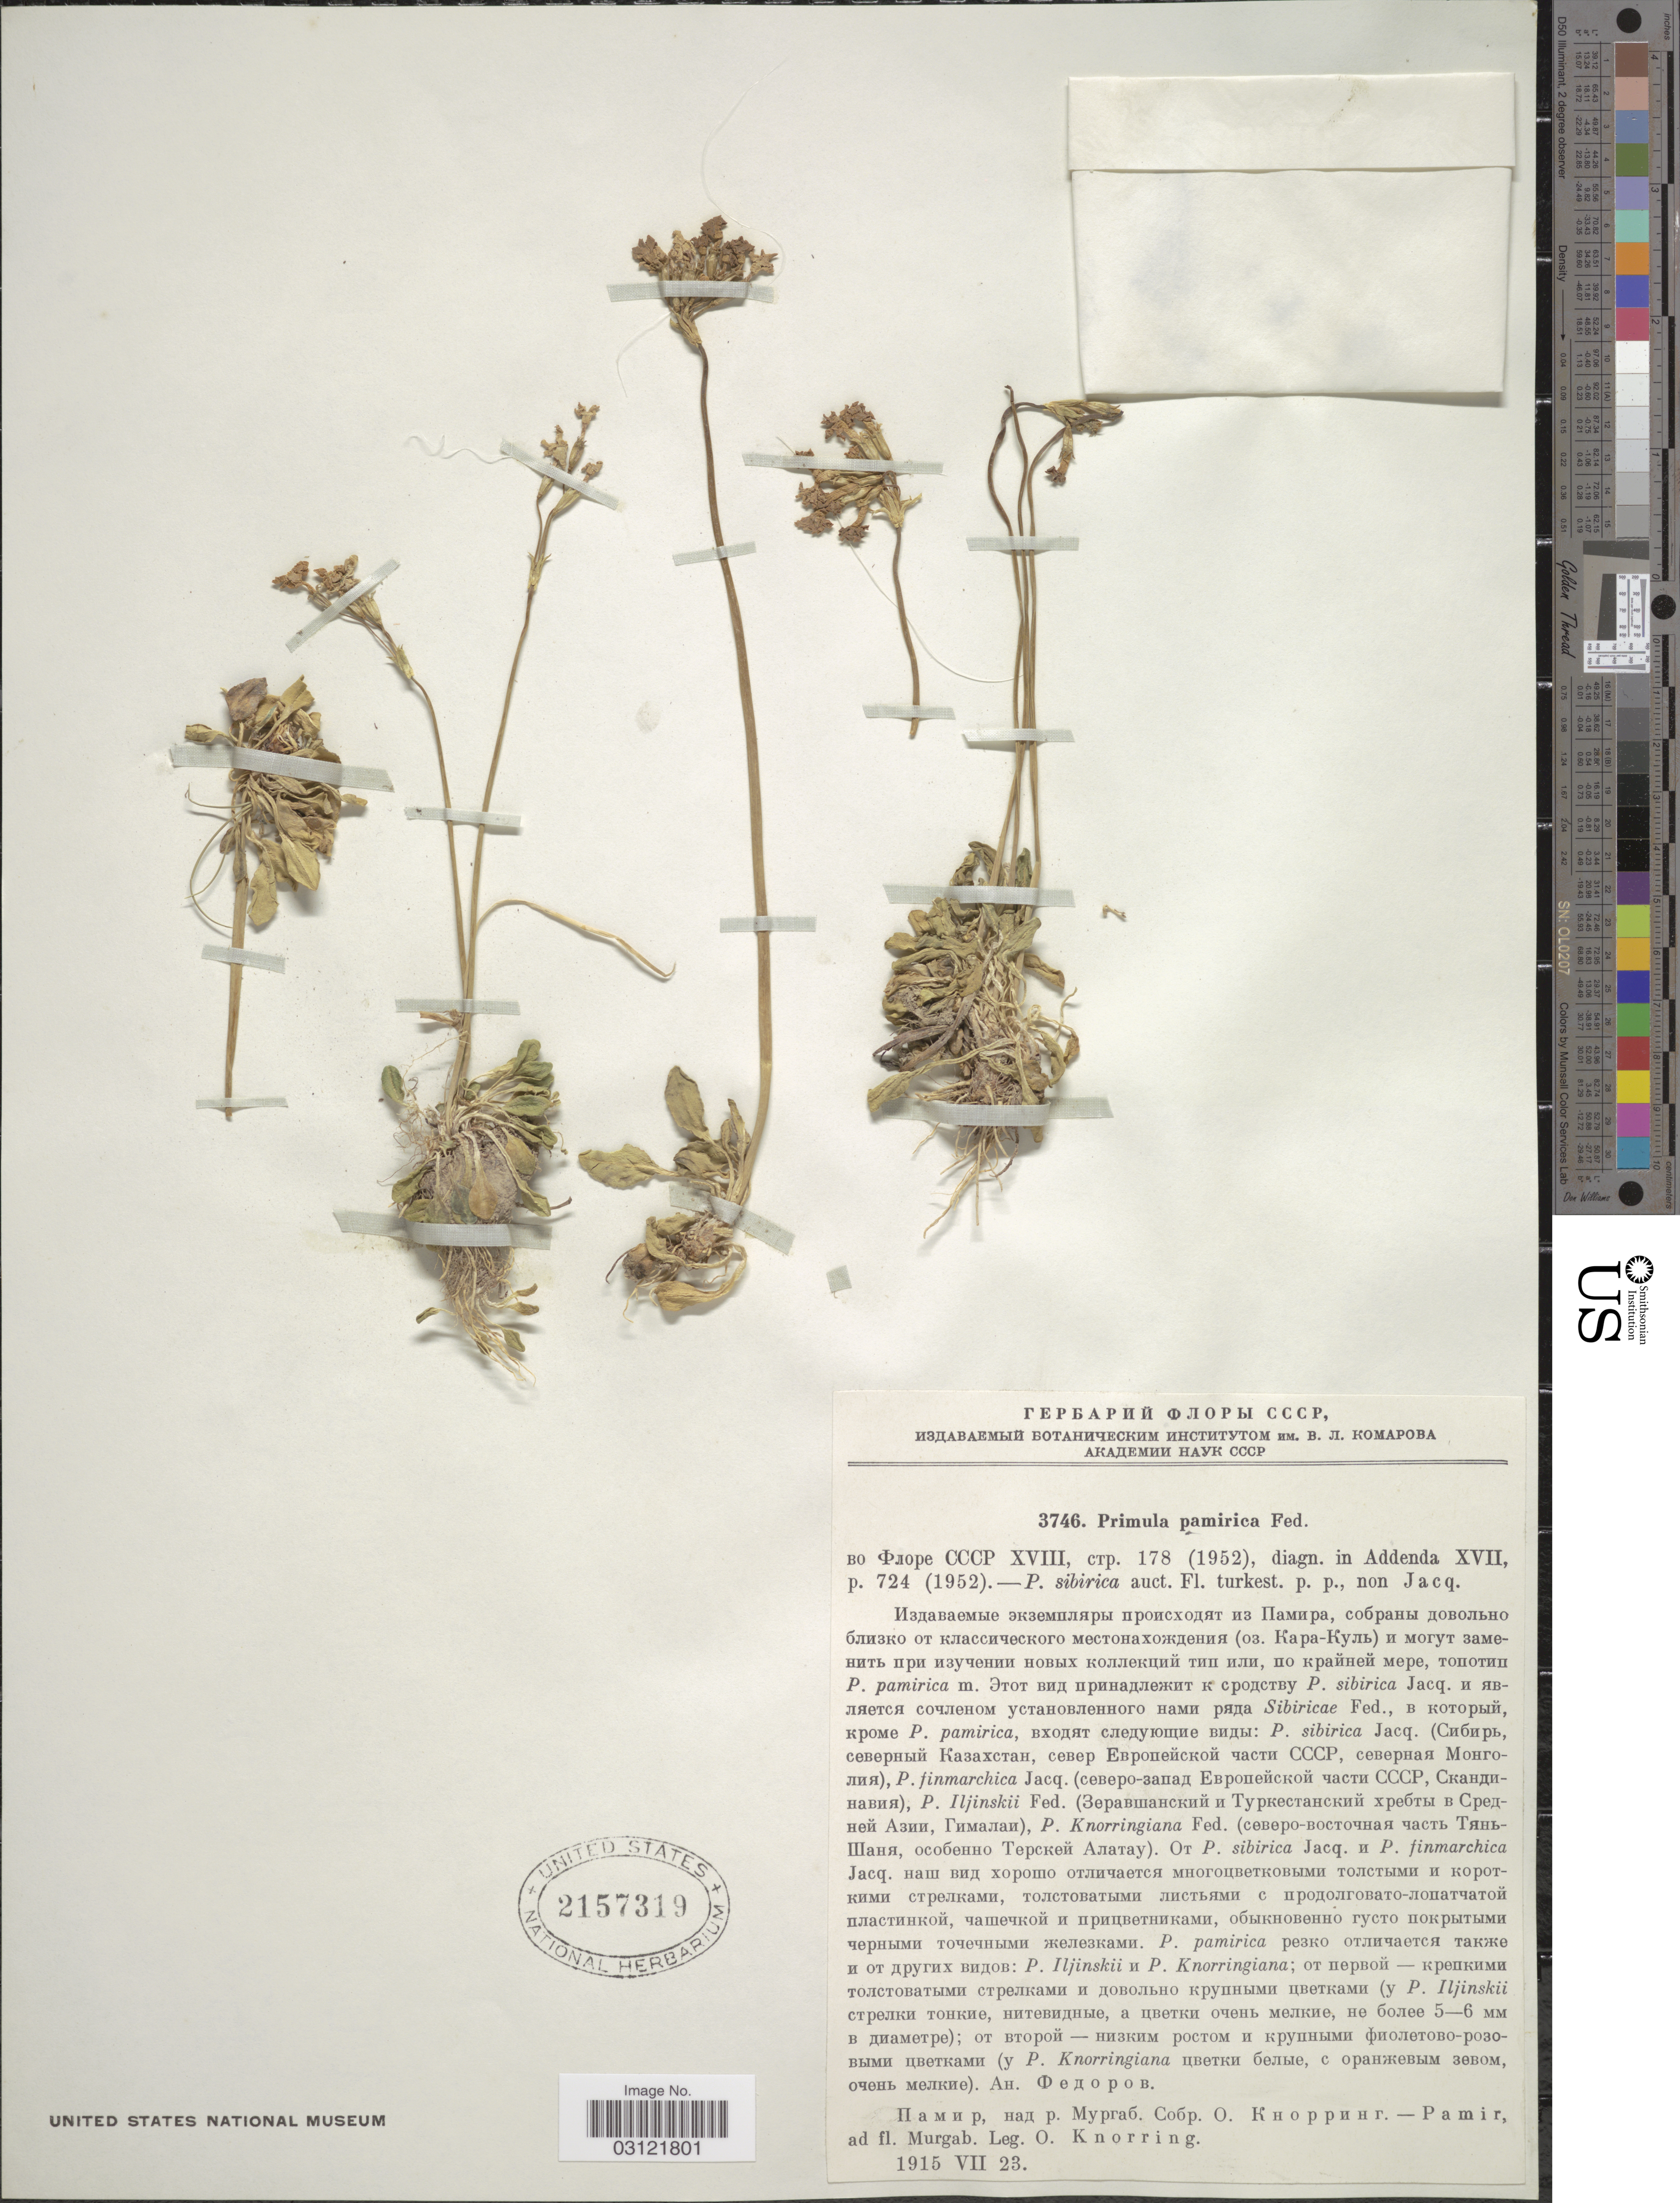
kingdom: Plantae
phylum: Tracheophyta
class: Magnoliopsida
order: Ericales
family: Primulaceae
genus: Primula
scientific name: Primula pamirica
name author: Fed.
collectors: O. Knorring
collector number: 3746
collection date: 1915-07-23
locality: Pamir, ad fl. Murgab.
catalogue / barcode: US 2157319